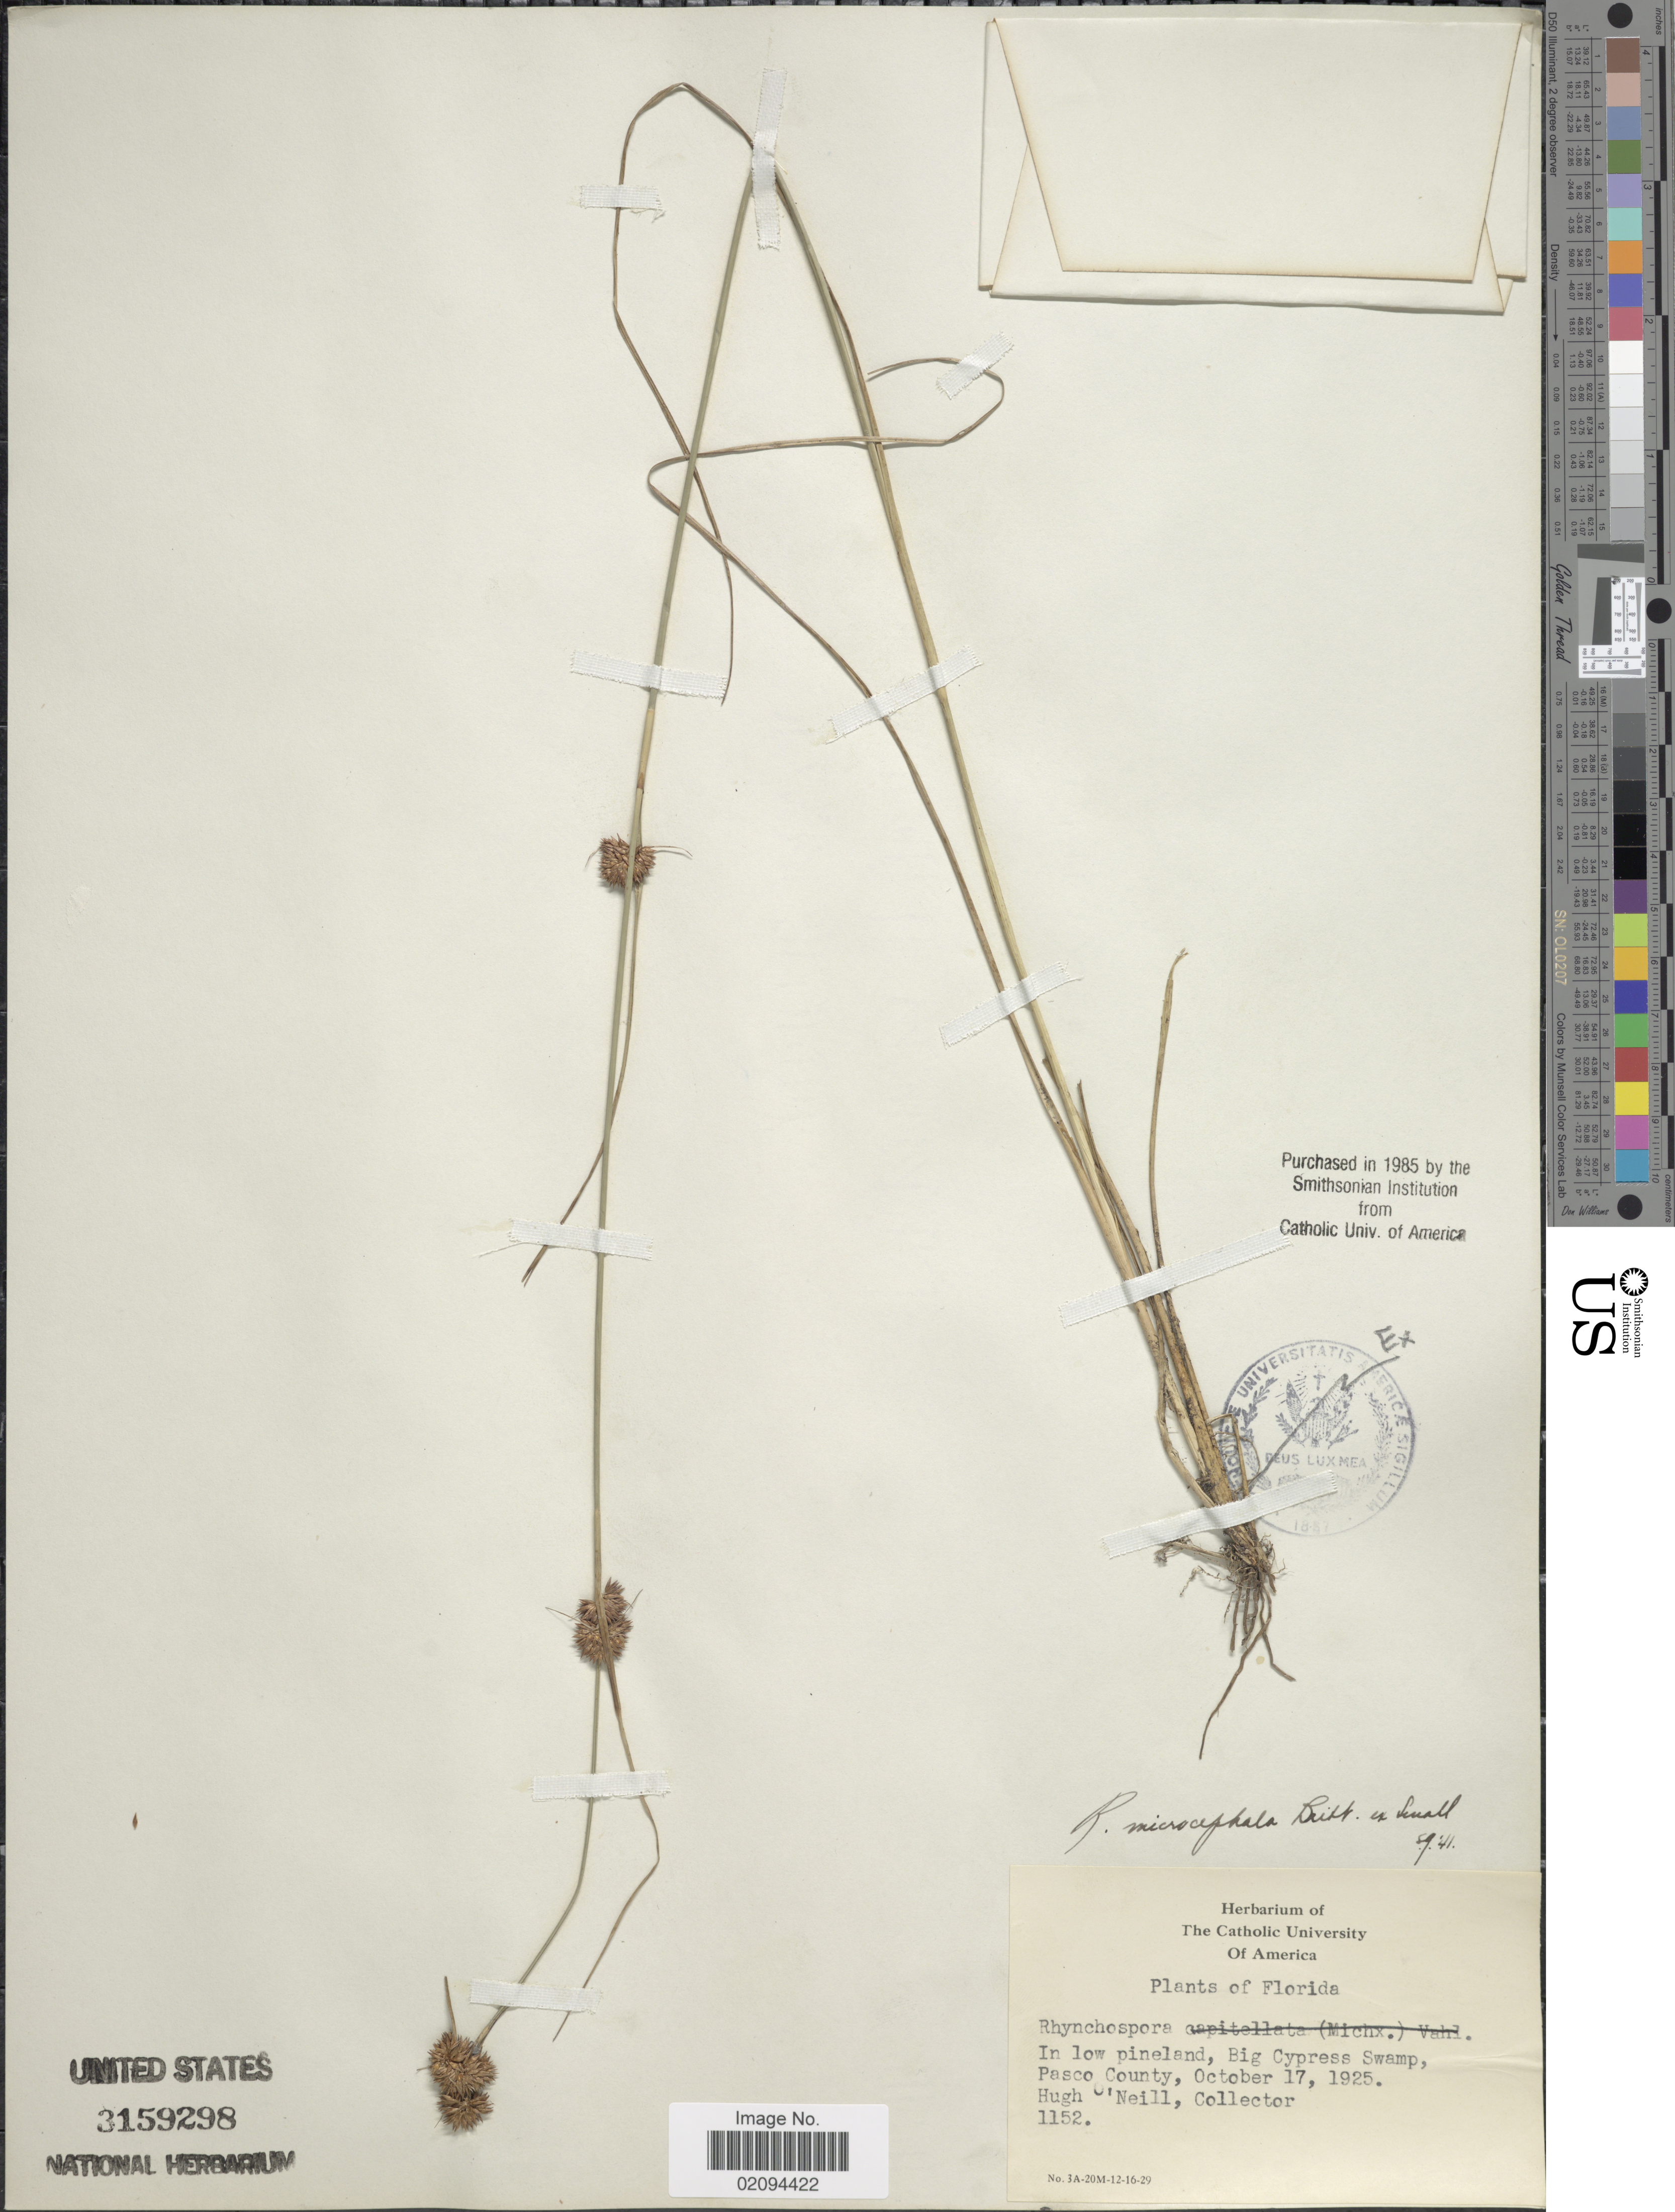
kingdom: Plantae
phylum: Tracheophyta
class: Liliopsida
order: Poales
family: Cyperaceae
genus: Rhynchospora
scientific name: Rhynchospora microcephala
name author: (Britton) Britton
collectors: H. O'Neill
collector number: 1152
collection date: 1925-10-17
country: United States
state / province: Florida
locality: In low pineland, Big Cypress Swamp, Pasco County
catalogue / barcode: US 3159298